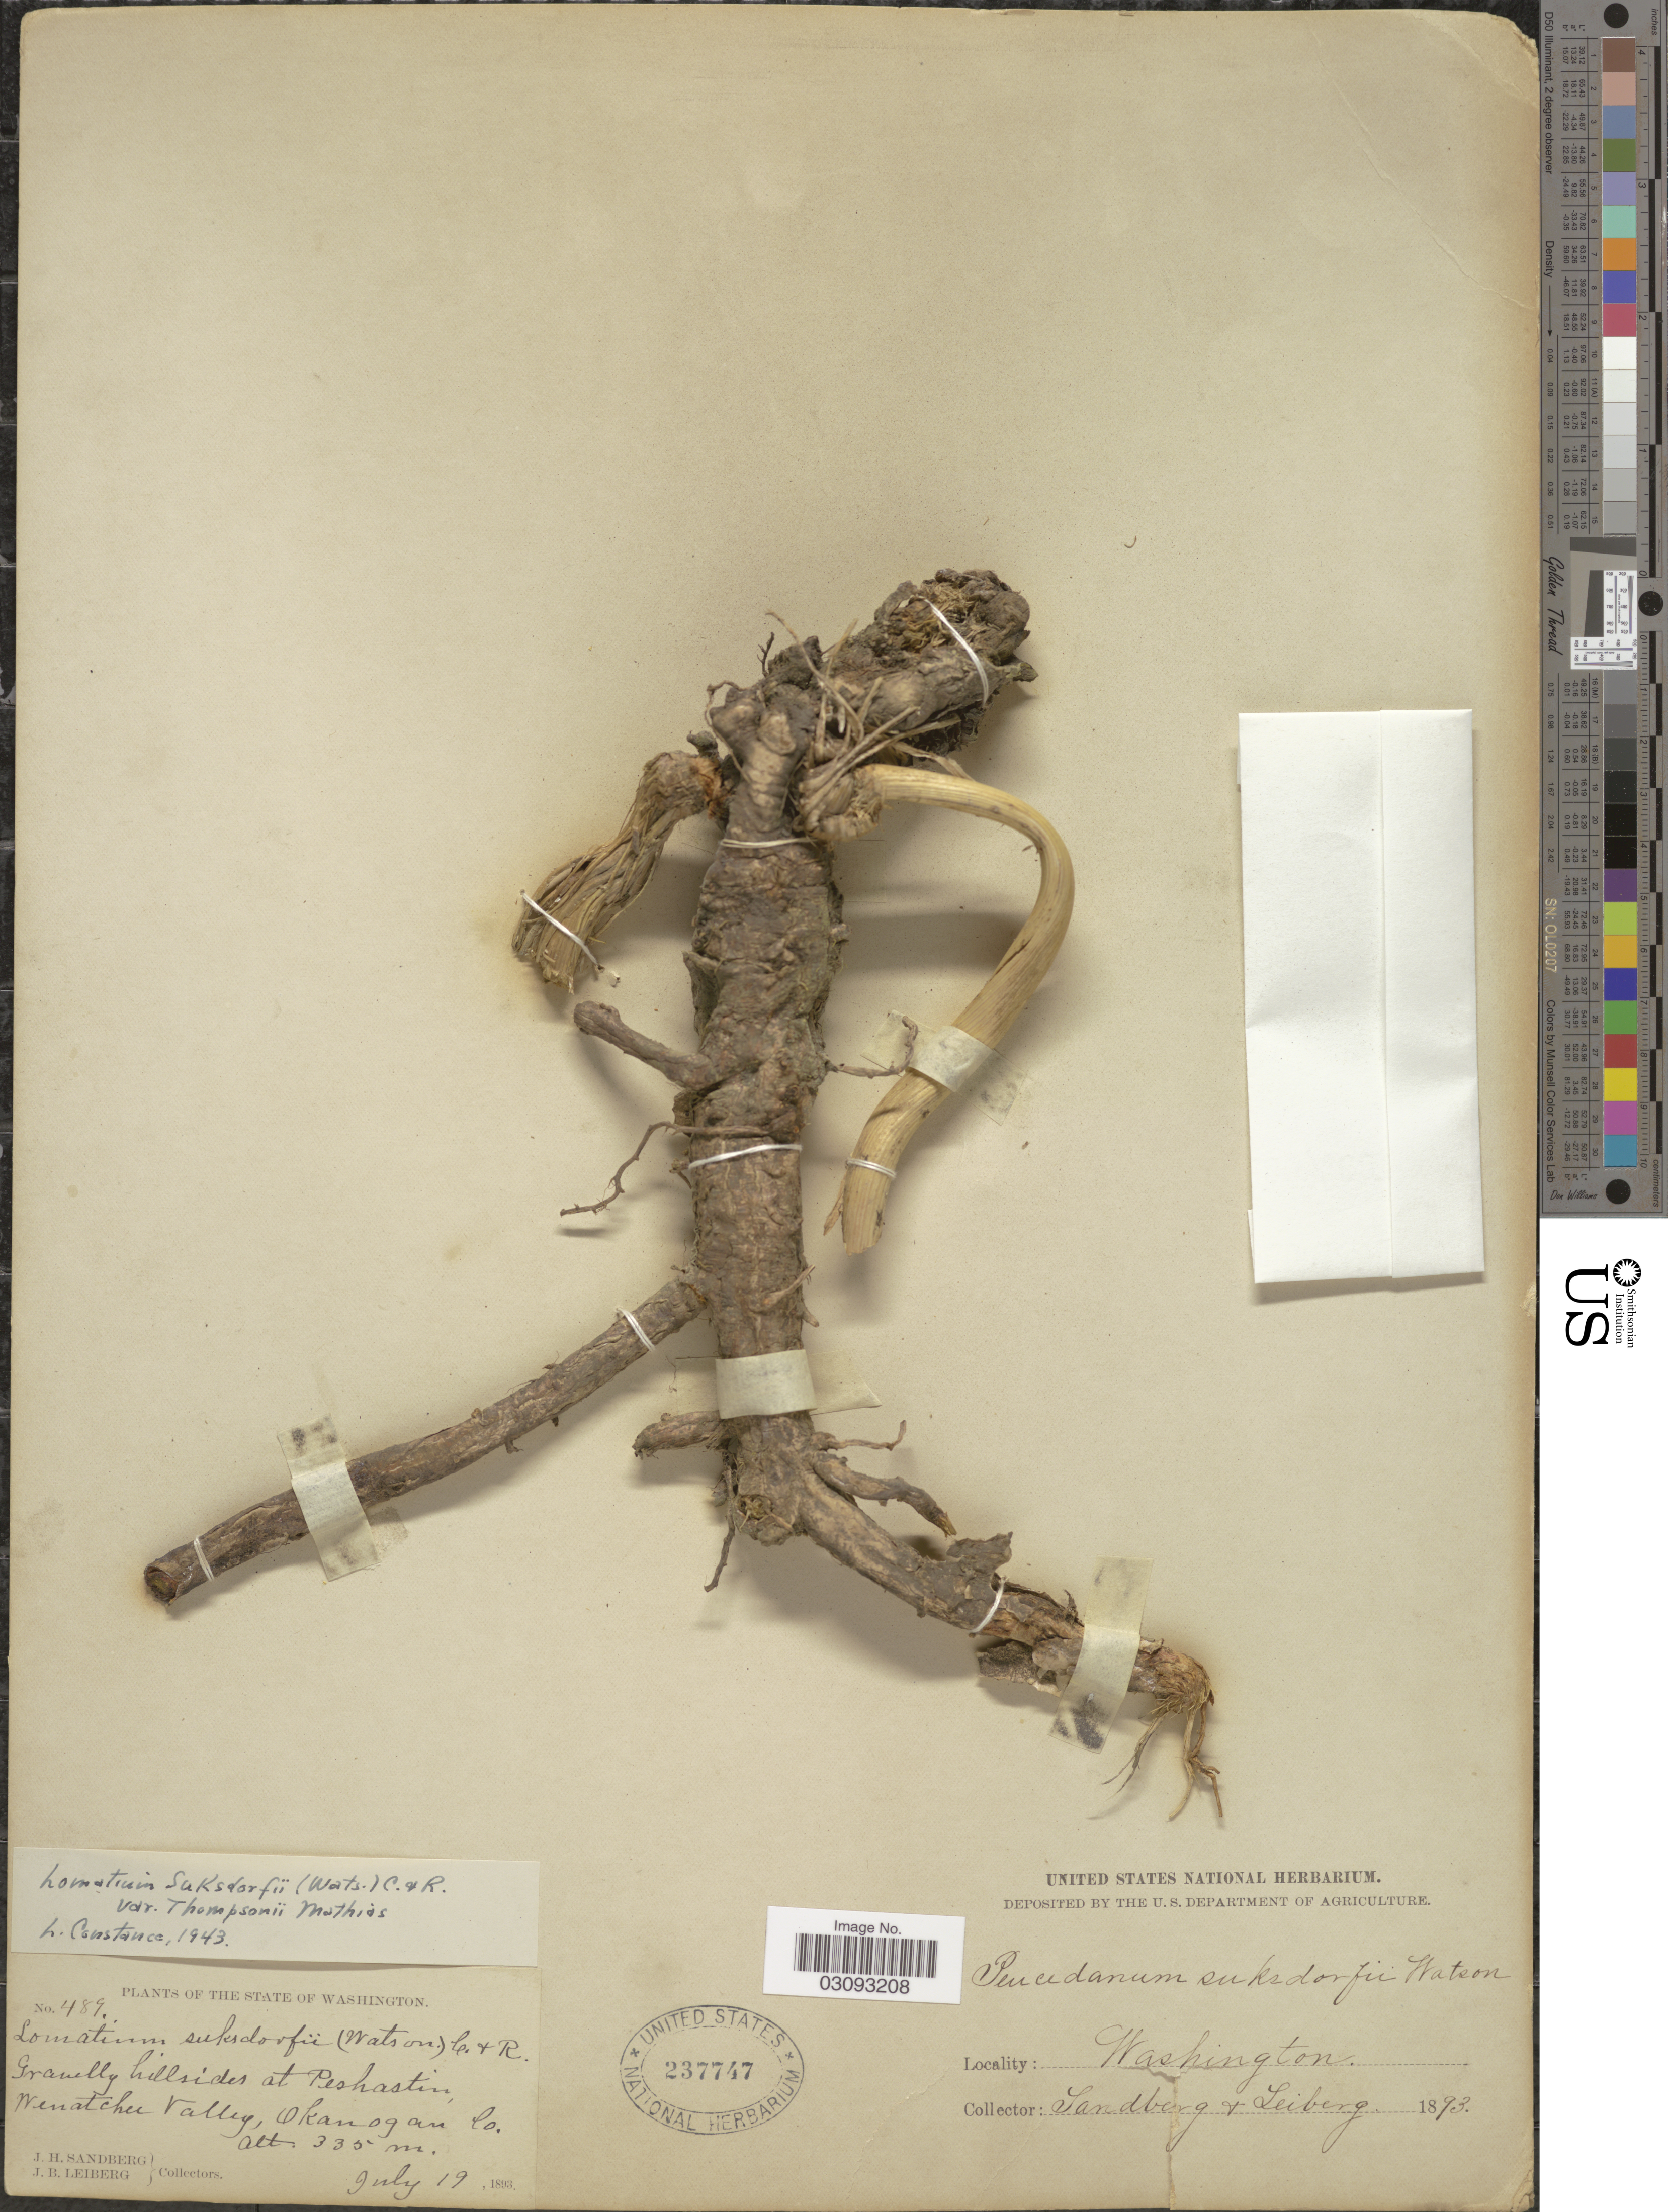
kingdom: Plantae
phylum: Tracheophyta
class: Magnoliopsida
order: Apiales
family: Apiaceae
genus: Lomatium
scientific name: Lomatium ambiguum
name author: (Nutt.) Coult. & Rose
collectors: J. H. Sandberg & J. B. Leiberg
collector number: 489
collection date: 1893-07-19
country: United States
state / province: Washington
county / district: Okanogan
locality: Peshastin, Wenatchee Valley, Okanogan Co.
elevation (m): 335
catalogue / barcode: US 237747